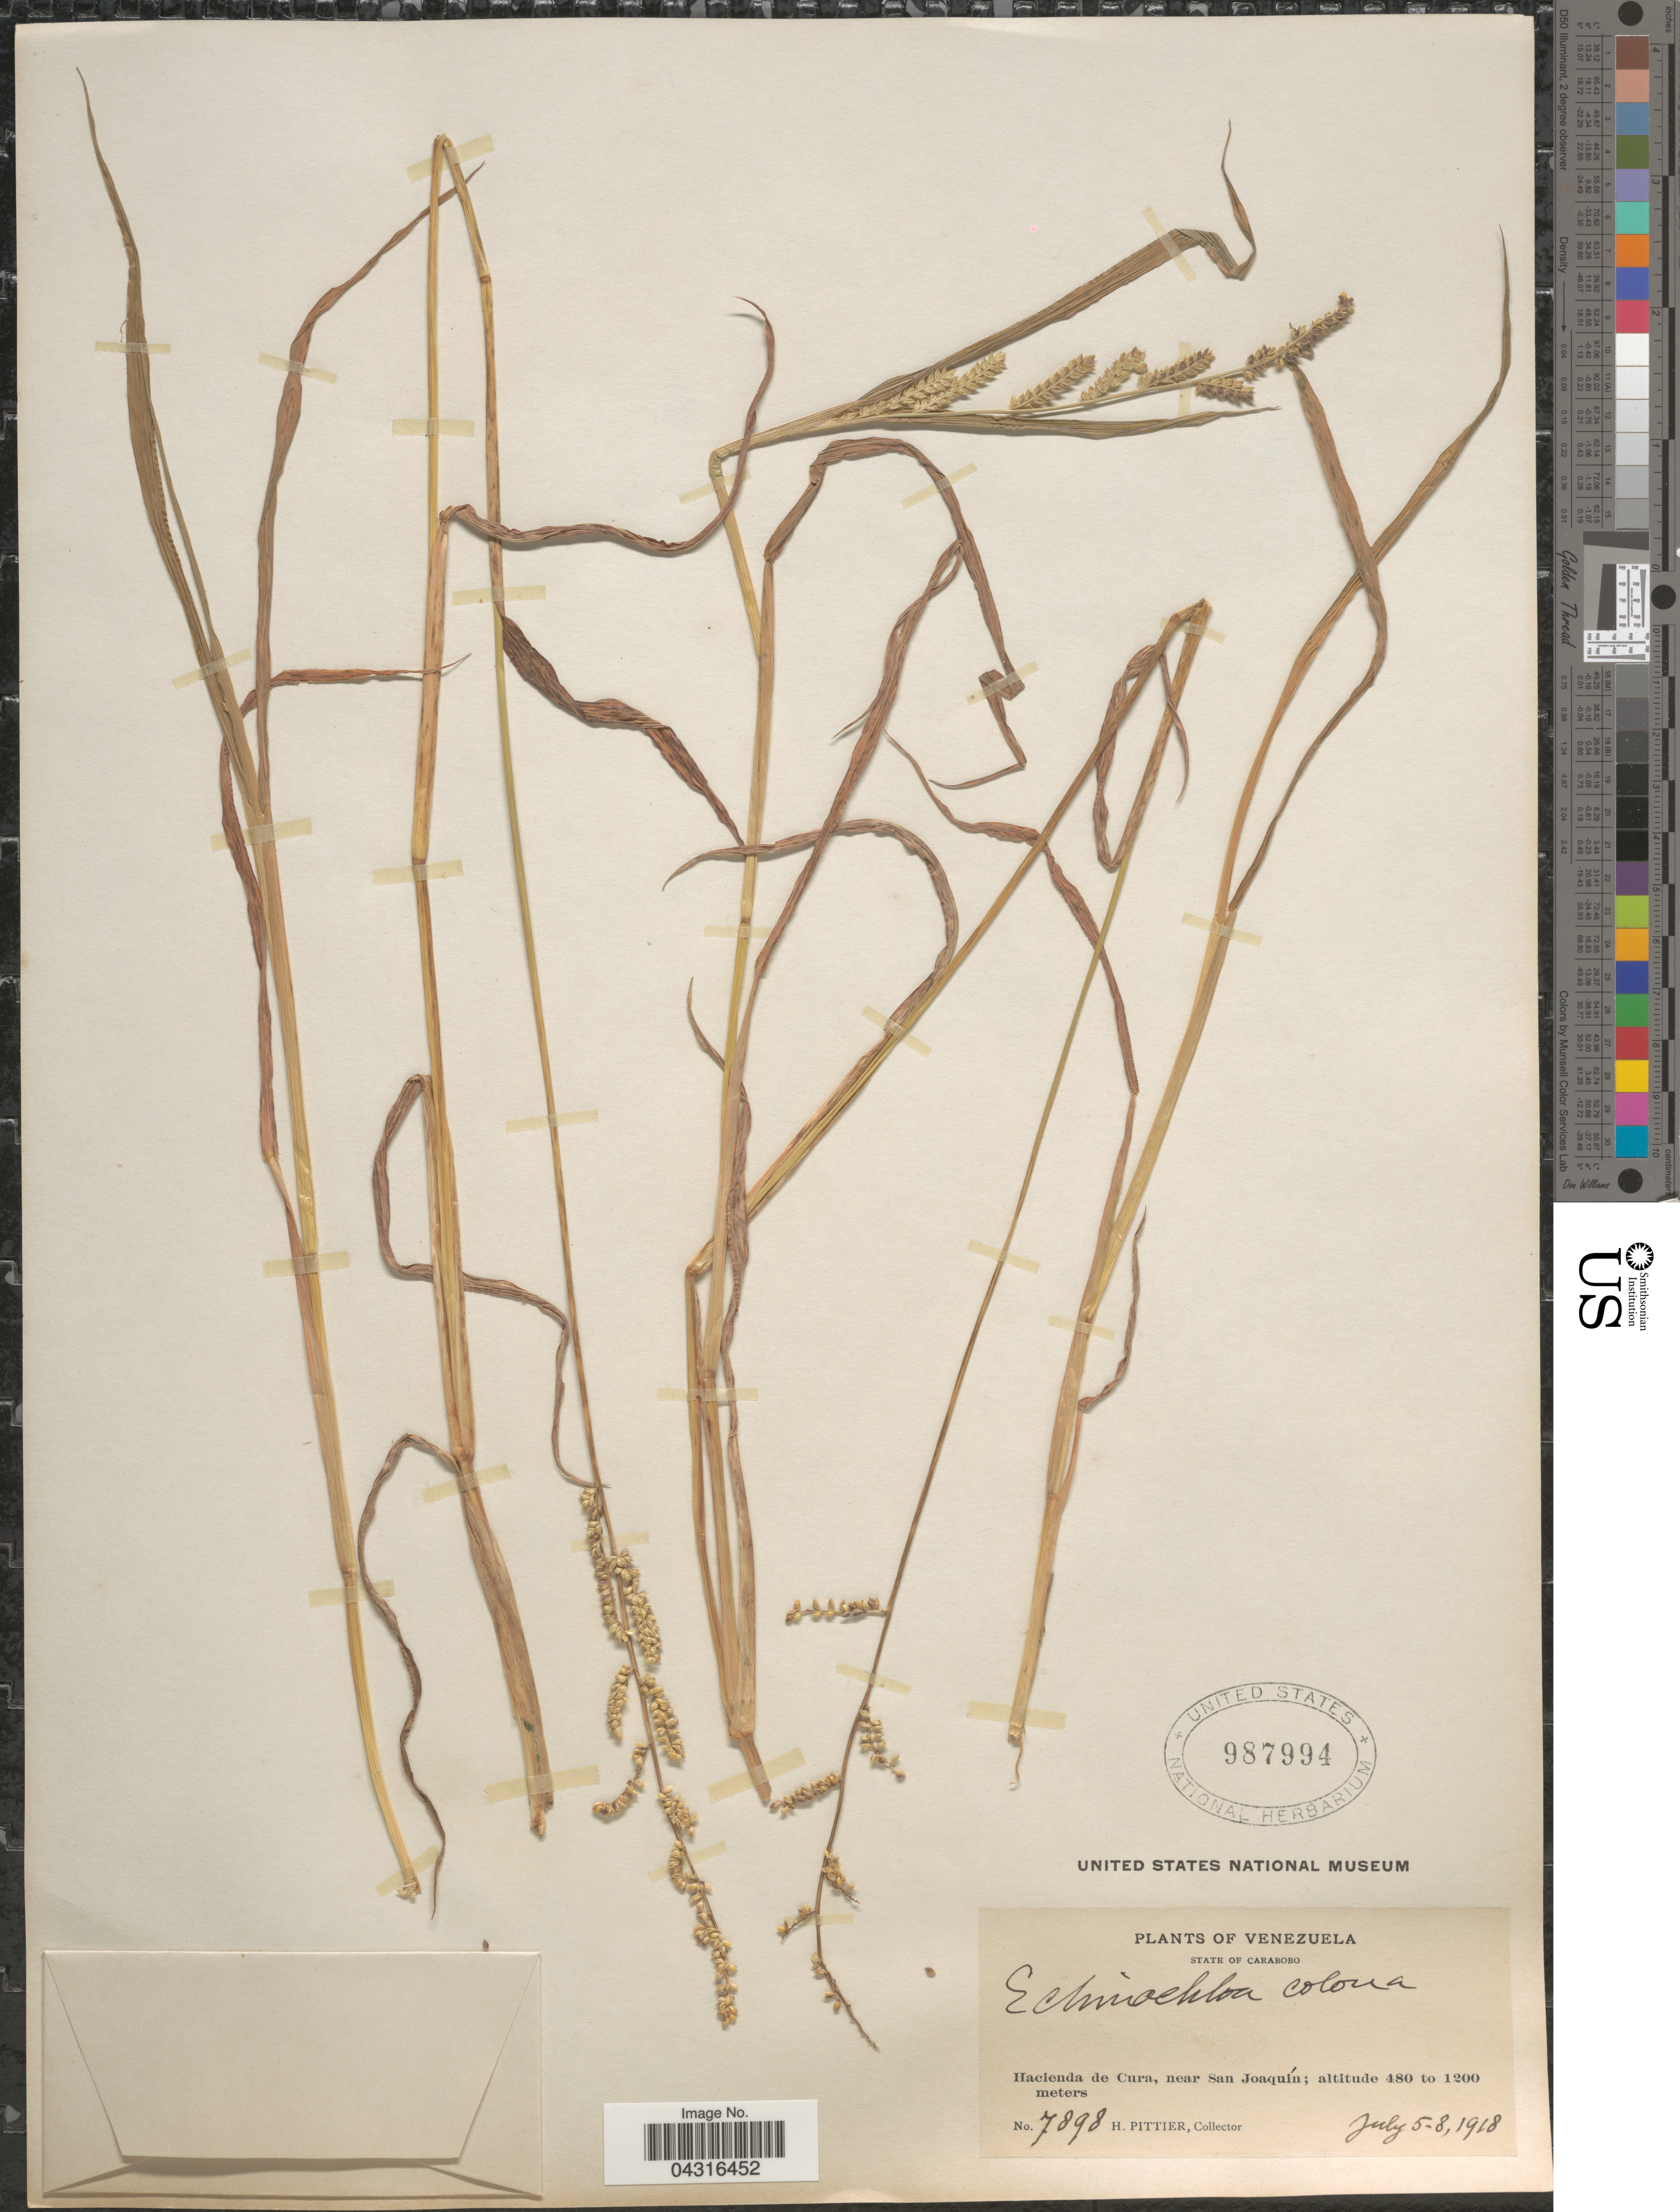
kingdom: Plantae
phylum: Tracheophyta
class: Liliopsida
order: Poales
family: Poaceae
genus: Echinochloa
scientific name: Echinochloa colona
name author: (L.) Link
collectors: H. F. Pittier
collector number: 7898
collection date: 1918-07-05/1918-07-08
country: Venezuela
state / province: Carabobo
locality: Hacienda de Cura, near San Joaquín.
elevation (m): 480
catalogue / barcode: US 987994